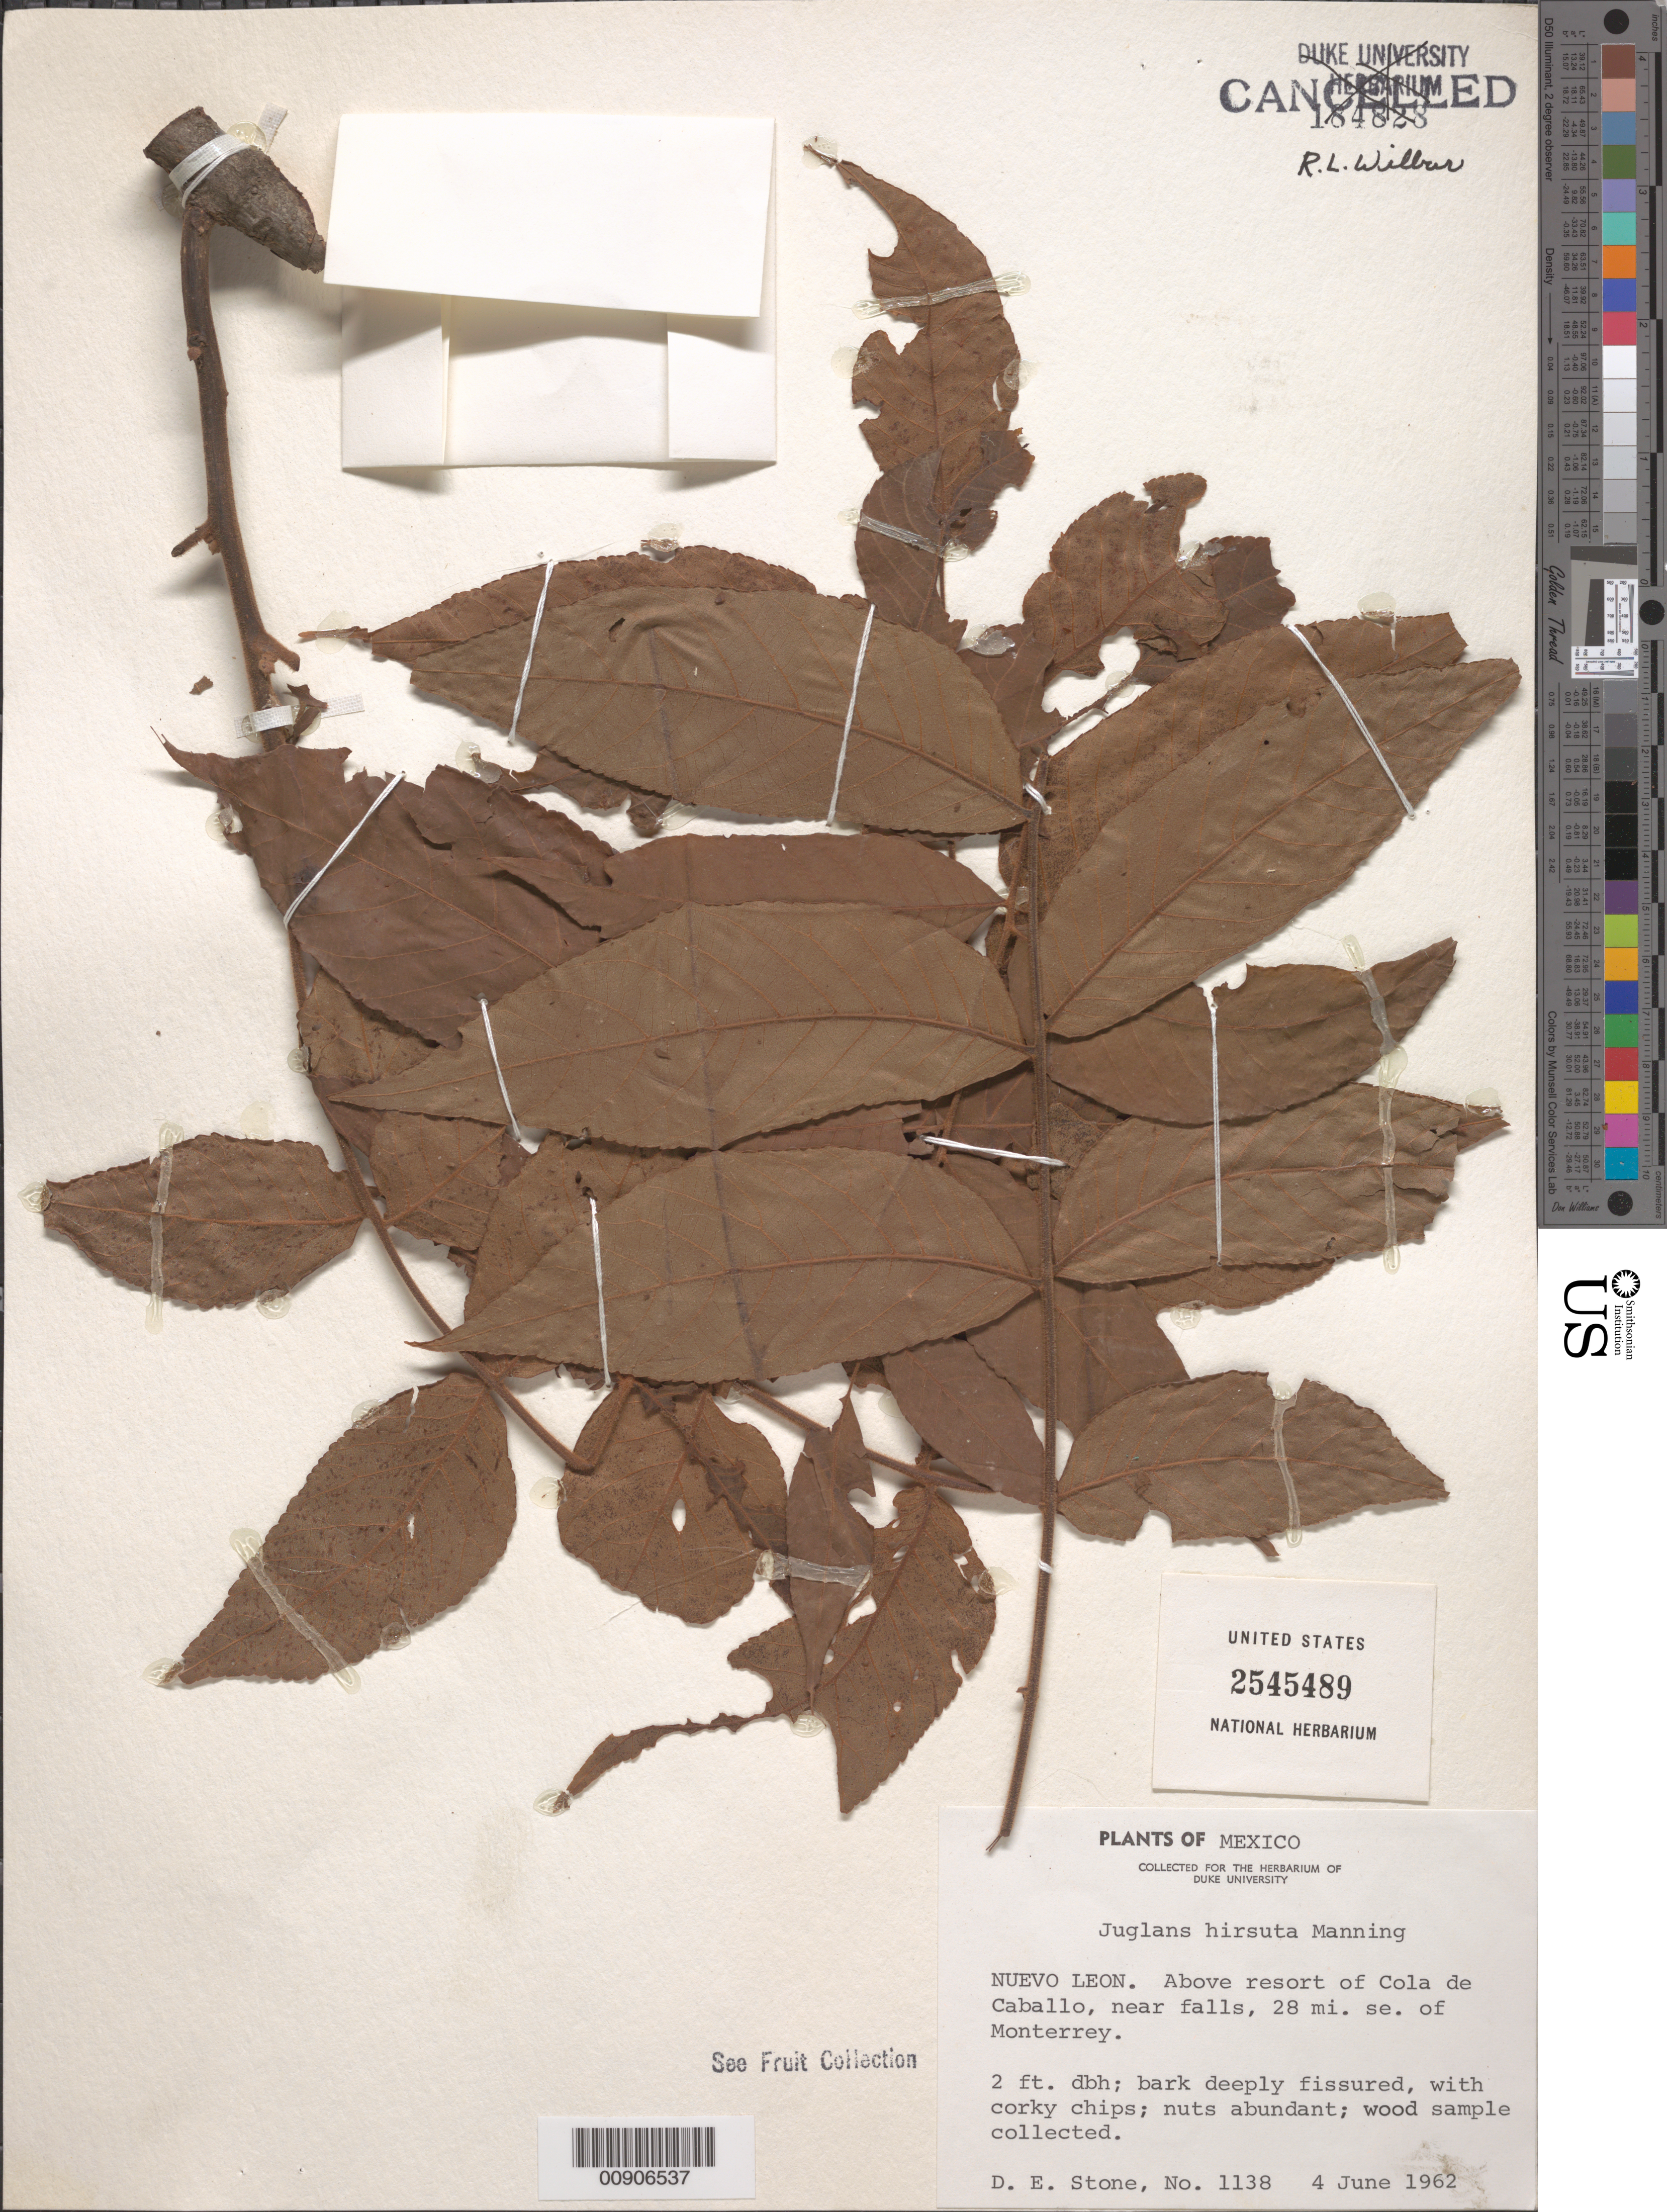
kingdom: Plantae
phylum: Tracheophyta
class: Magnoliopsida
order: Fagales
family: Juglandaceae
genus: Juglans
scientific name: Juglans hirsuta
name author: W.E. Manning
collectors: D. E. Stone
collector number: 1138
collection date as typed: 04 Jun 1962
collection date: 1962-06-04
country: Mexico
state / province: Nuevo León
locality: Nuevo León. Above resort of Cola de Caballo, near falls, 28 mi. SE of Monterrey.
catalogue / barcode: US 2545489